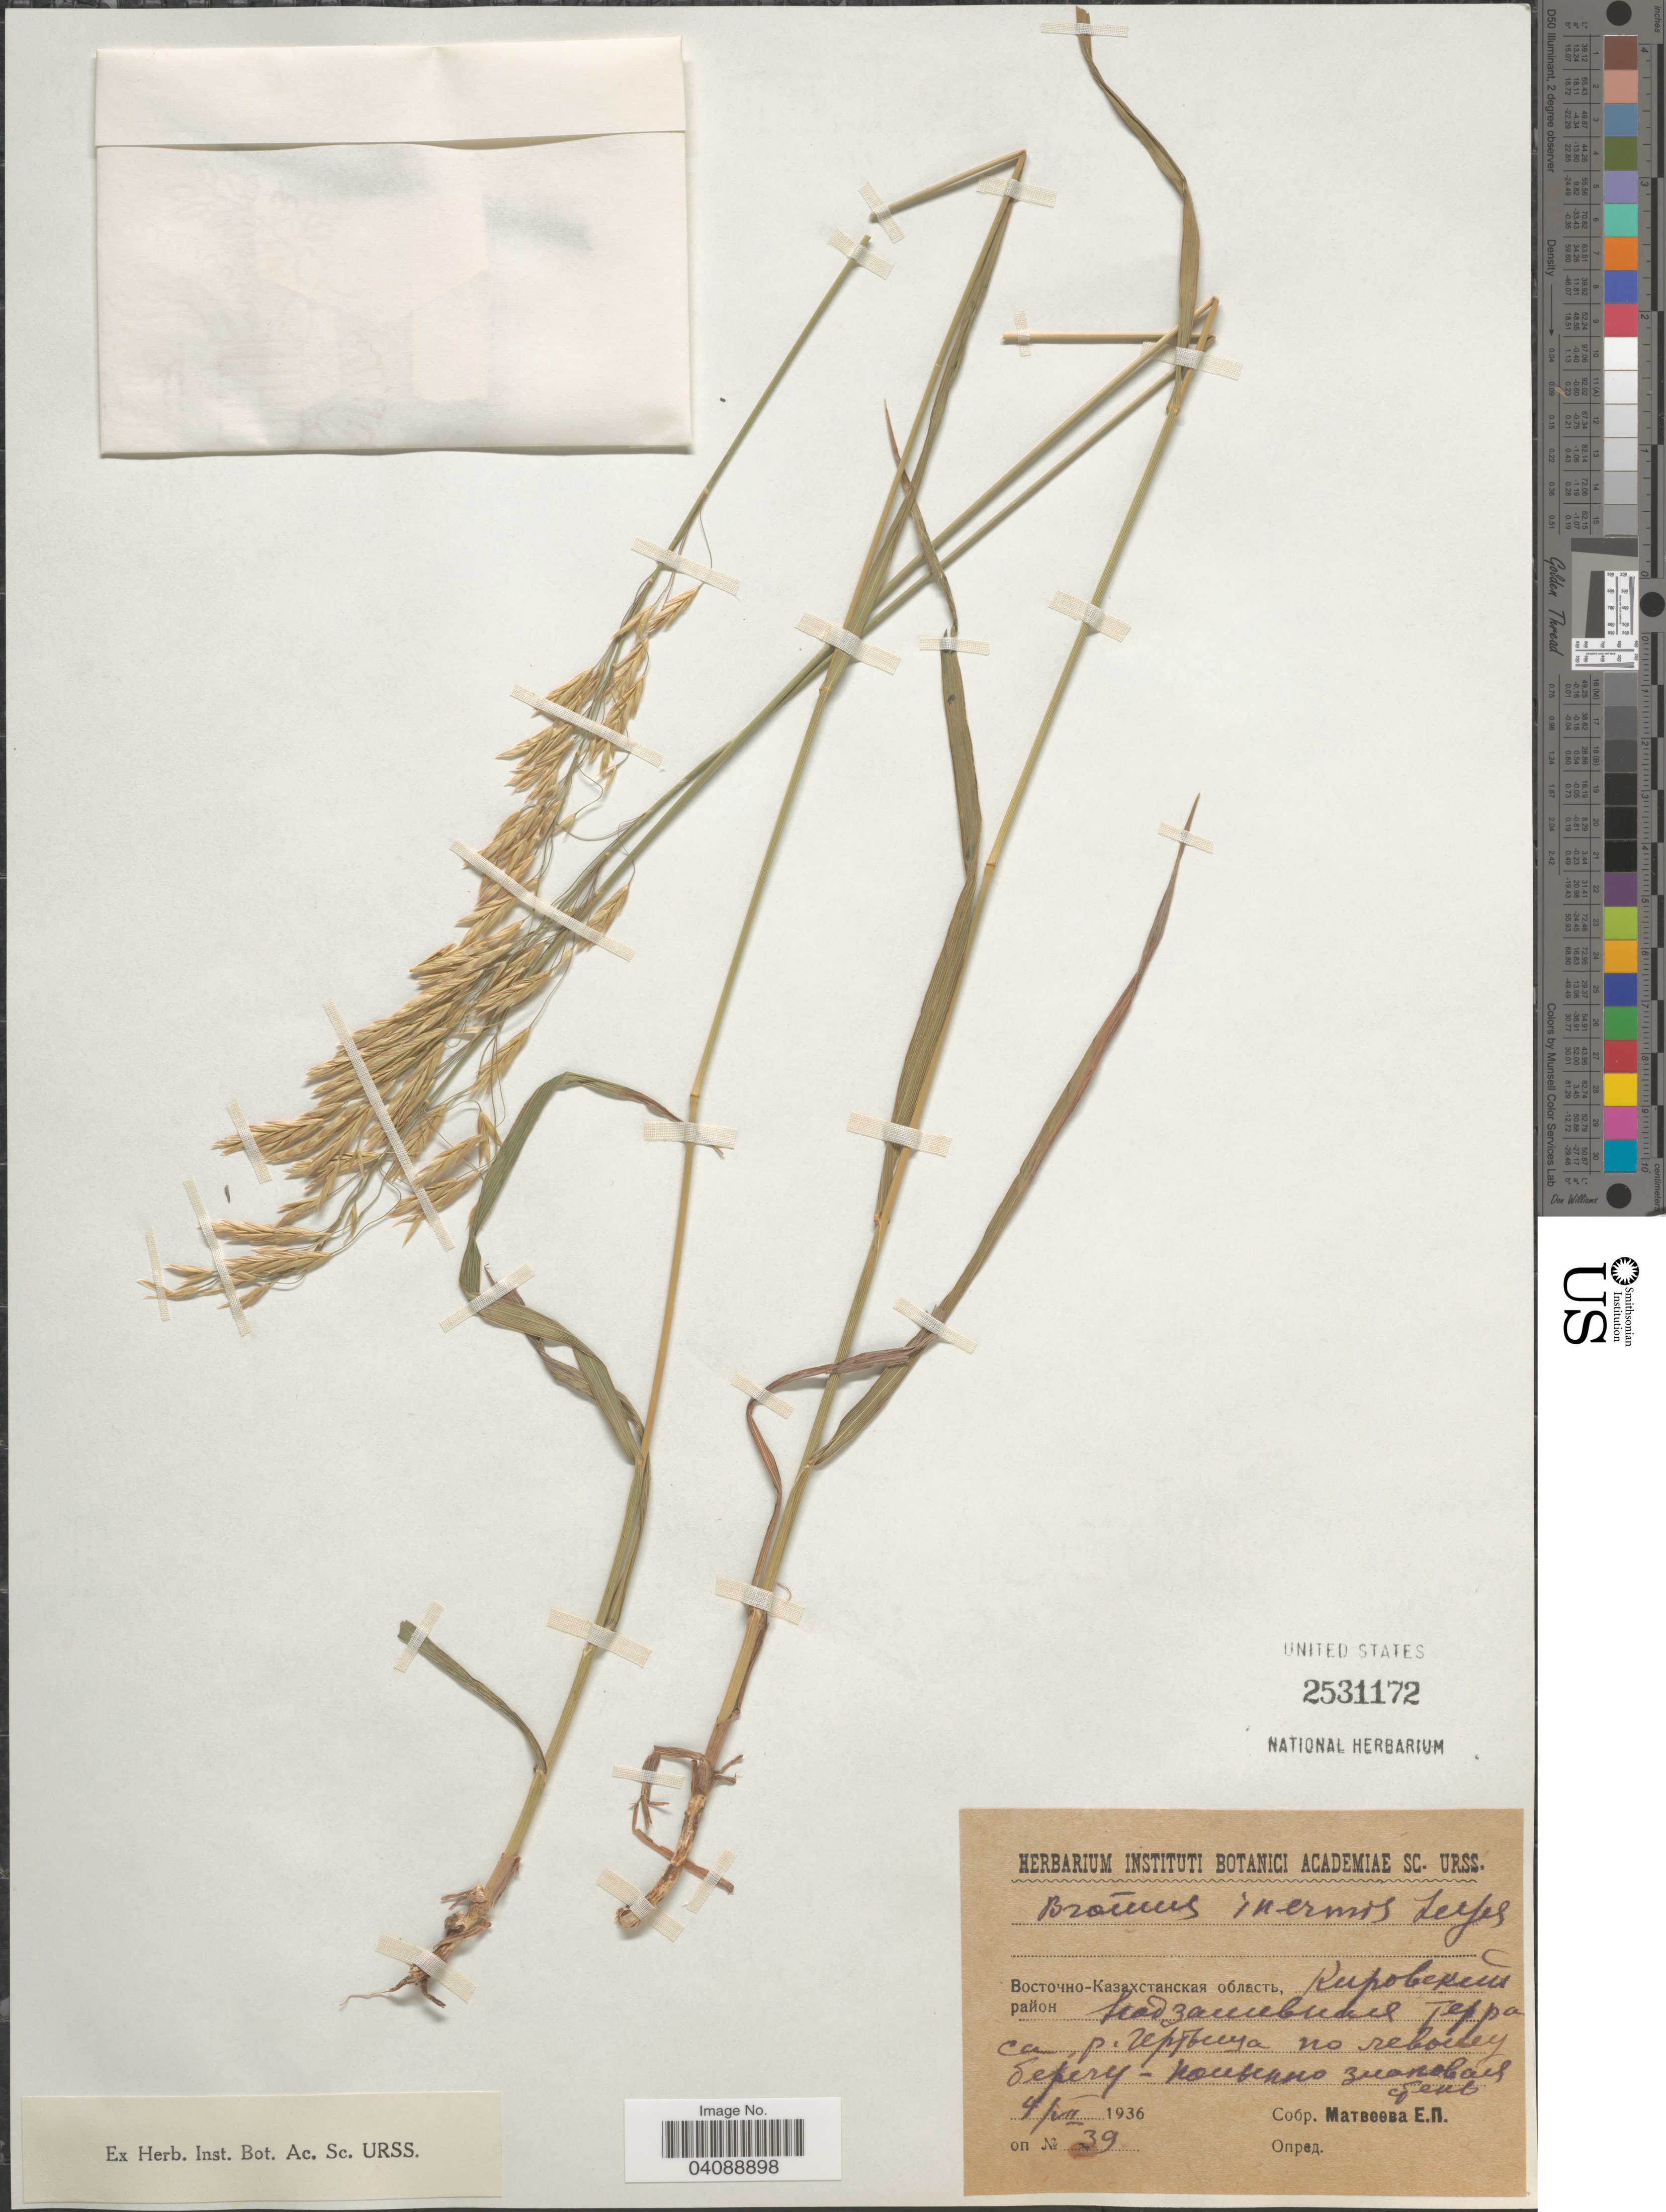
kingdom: Plantae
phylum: Tracheophyta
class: Liliopsida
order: Poales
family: Poaceae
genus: Bromus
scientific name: Bromus inermis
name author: Leyss.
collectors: E. Matveeva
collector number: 39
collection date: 1936-07-04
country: Kazakhstan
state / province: East Kazakhstan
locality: Left shore of river Irtysh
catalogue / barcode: US 2531172